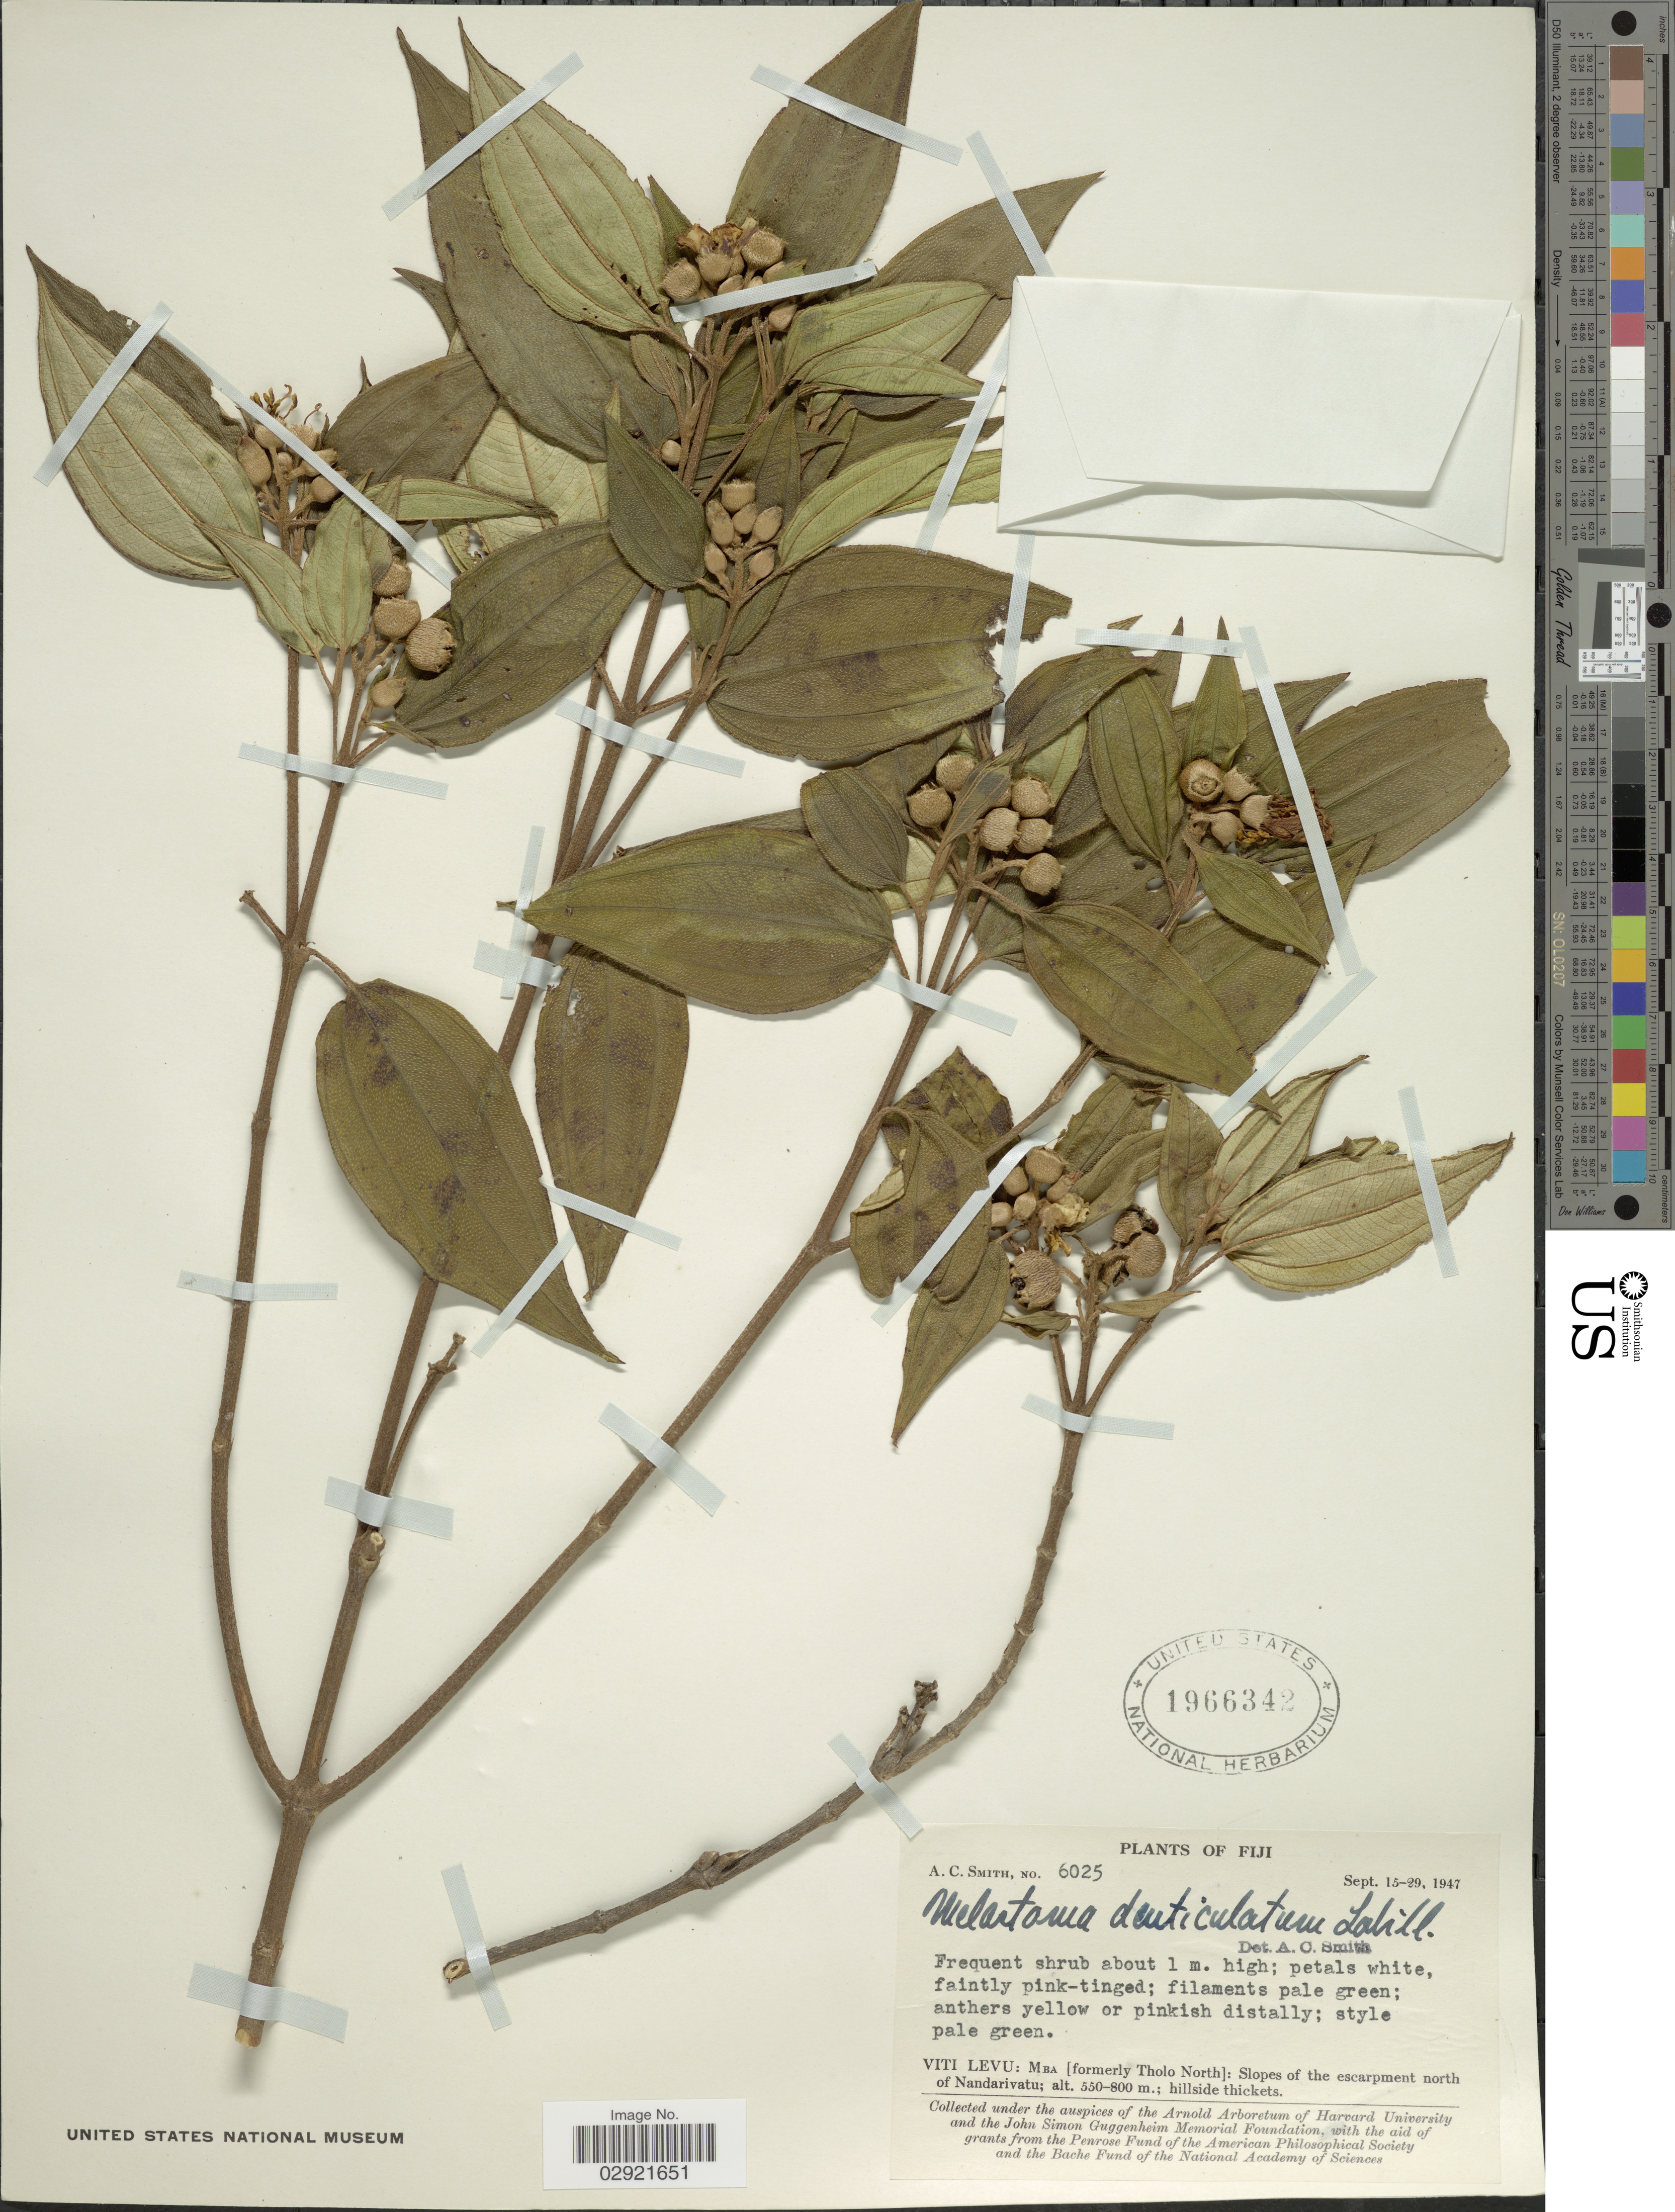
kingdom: Plantae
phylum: Tracheophyta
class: Magnoliopsida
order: Myrtales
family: Melastomataceae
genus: Melastoma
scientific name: Melastoma malabathricum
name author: L.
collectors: A. C. Smith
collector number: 6025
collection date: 1947-09-15/1947-09-29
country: Fiji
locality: Viti Levu: Mba [formerly Tholo North]: Slopes of the escarpment north of Nandarivatu.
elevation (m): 550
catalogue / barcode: US 1966342